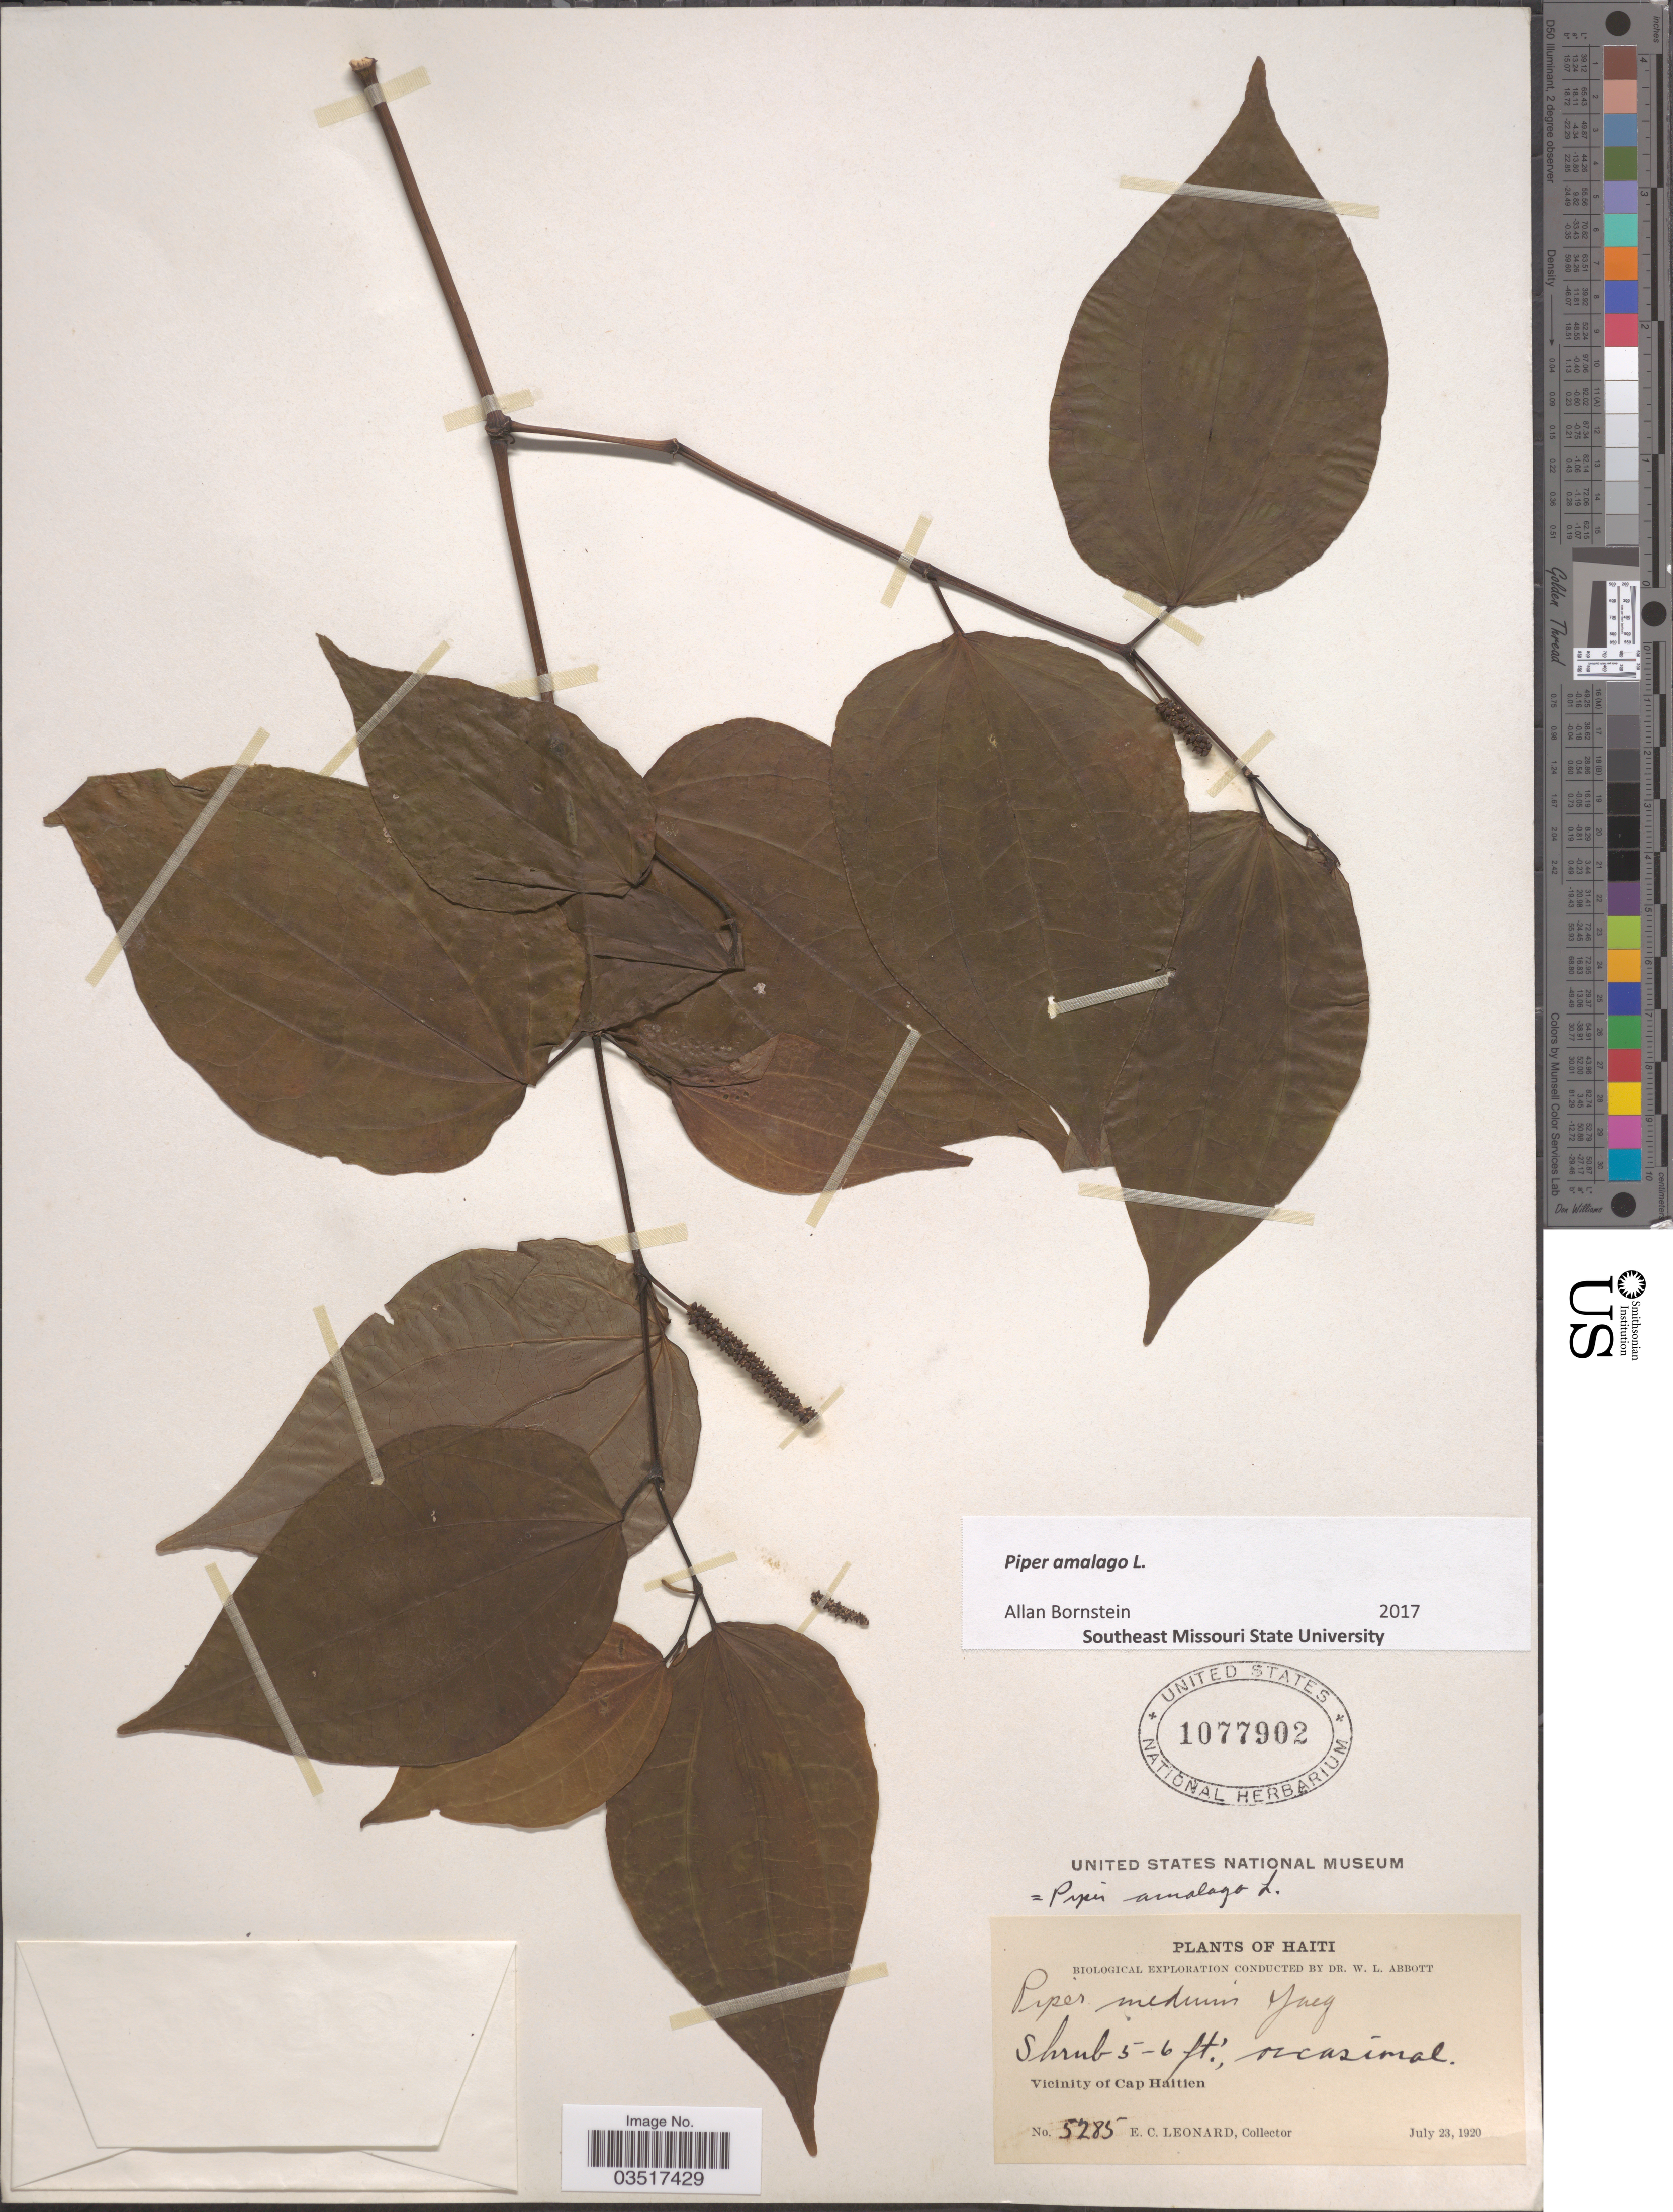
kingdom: Plantae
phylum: Tracheophyta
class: Magnoliopsida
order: Piperales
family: Piperaceae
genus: Piper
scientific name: Piper amalago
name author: L.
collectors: E. C. Leonard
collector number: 5285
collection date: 1920-07-23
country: Haiti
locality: Vicinity of Cap Haitien.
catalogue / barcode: US 1077902